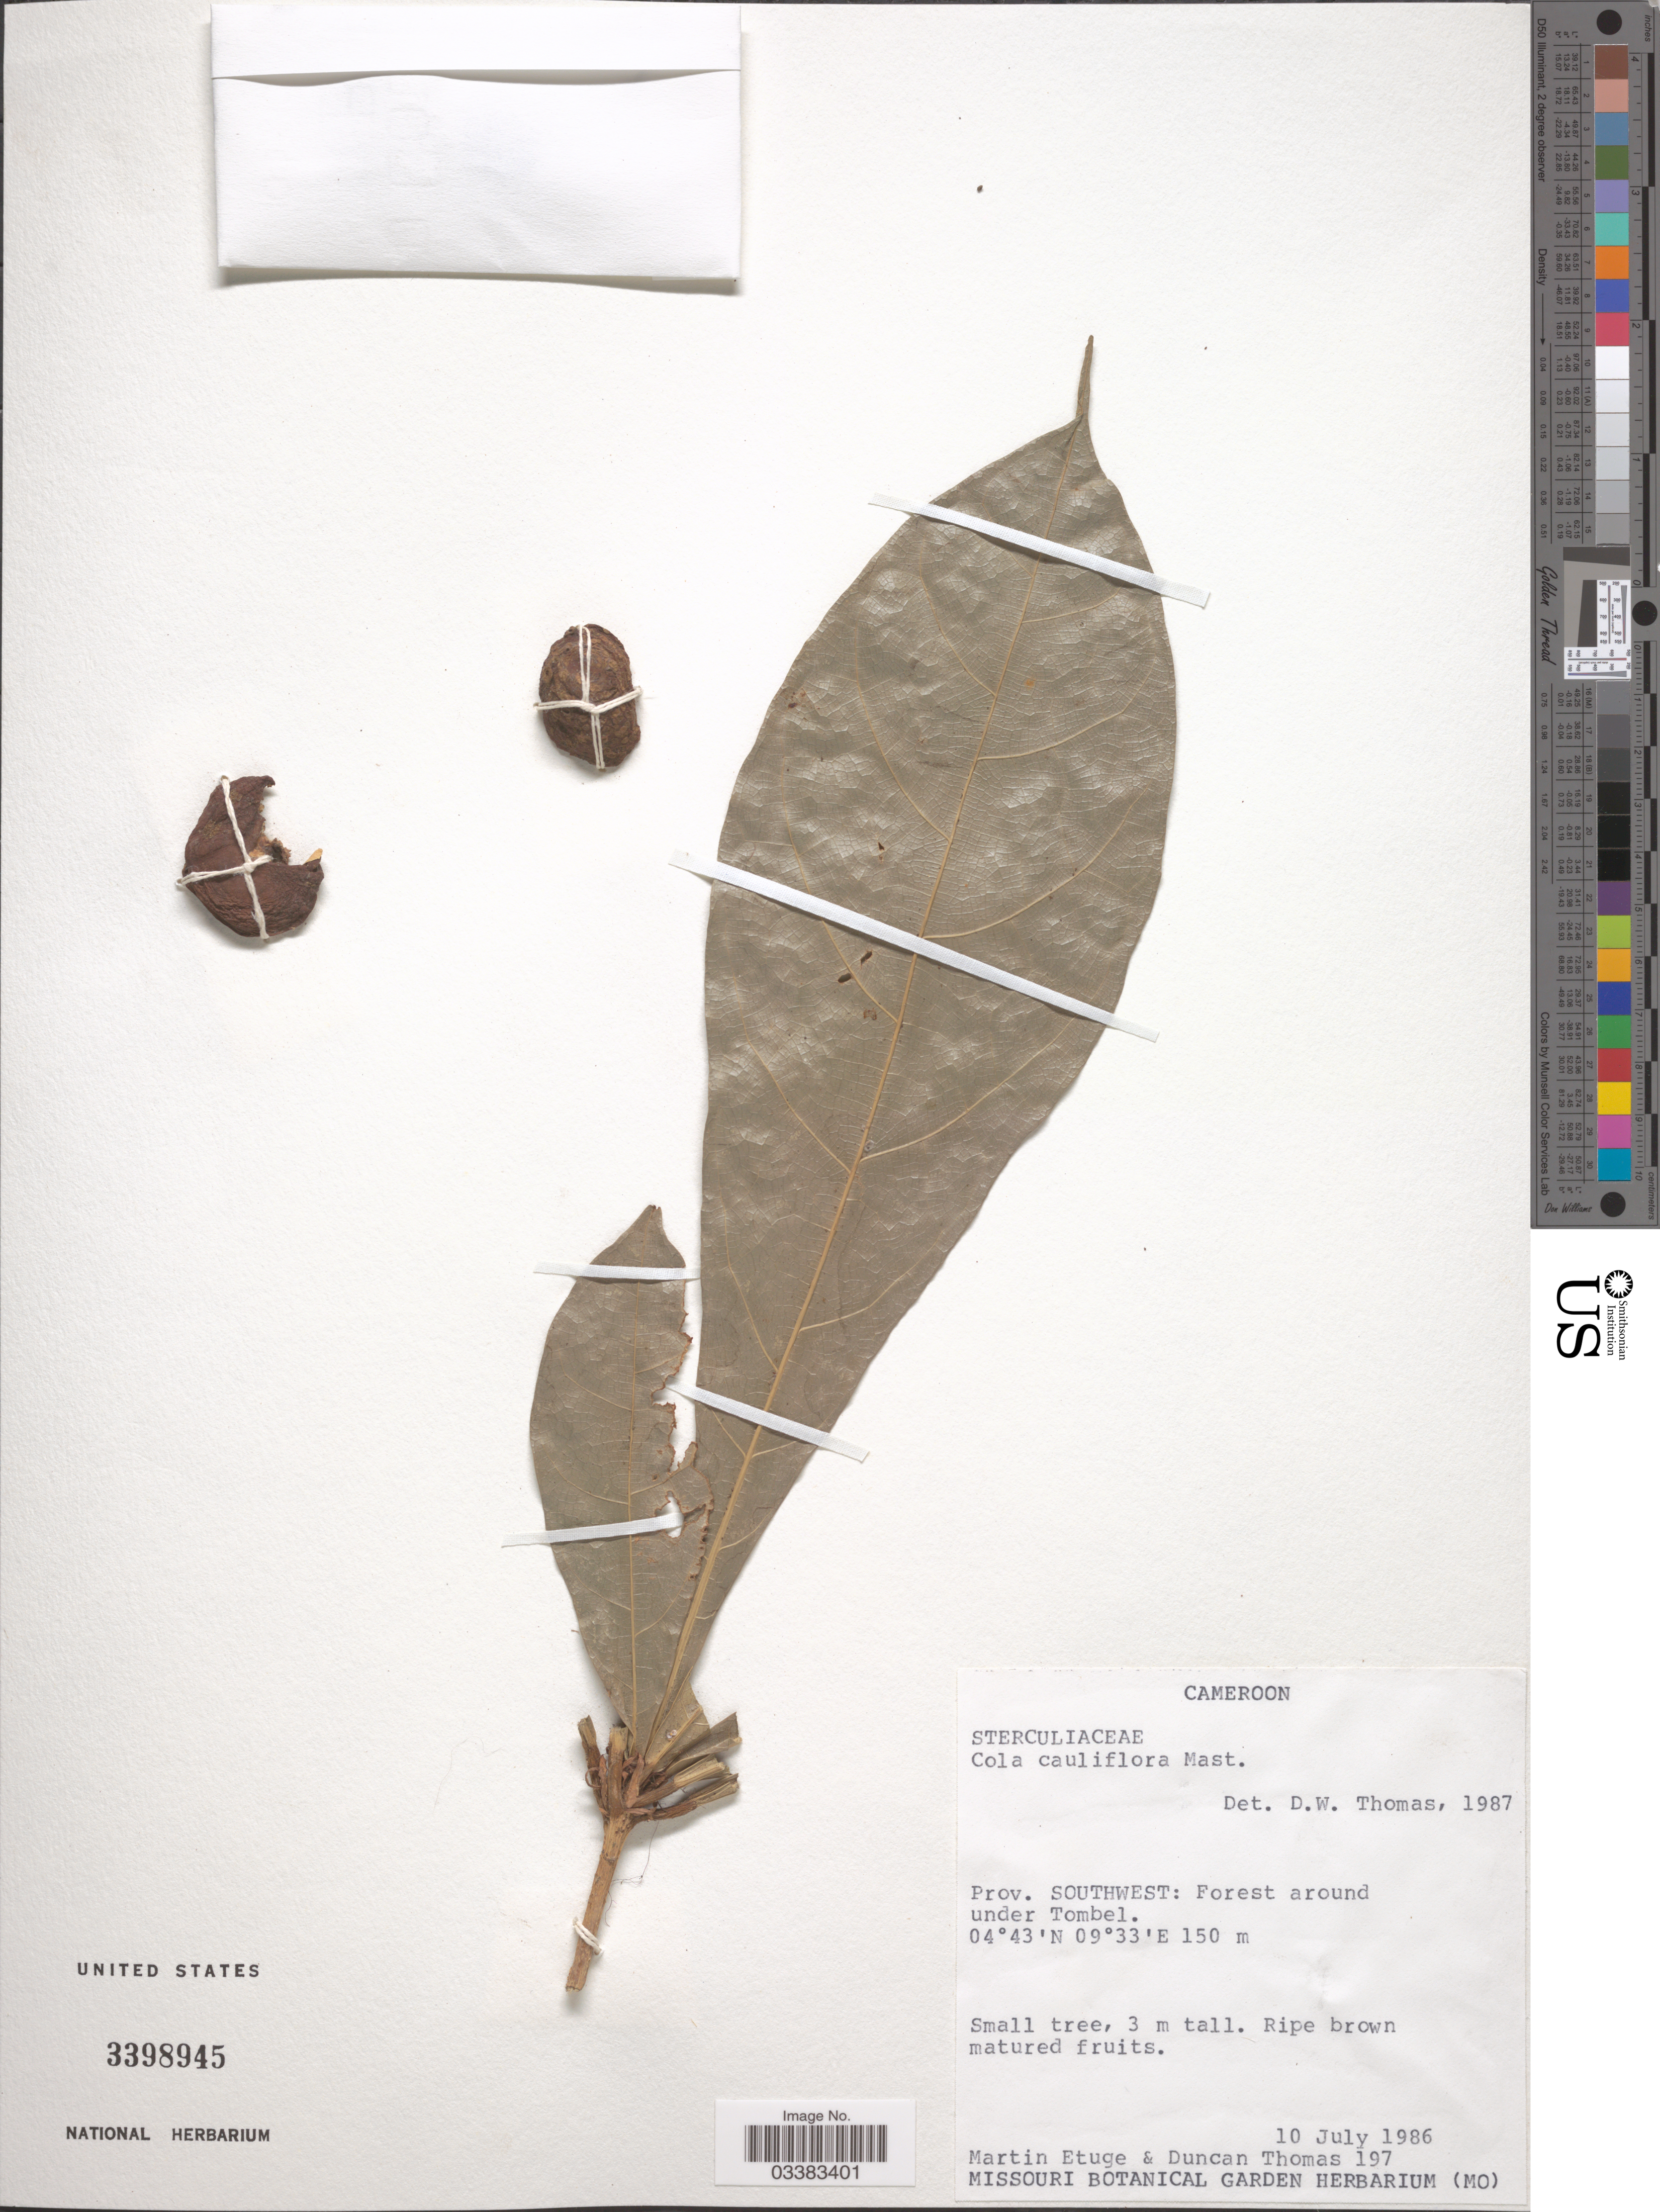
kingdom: Plantae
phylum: Tracheophyta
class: Magnoliopsida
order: Malvales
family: Malvaceae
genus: Cola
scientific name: Cola cauliflora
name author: Mast.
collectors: M. Etuge & D. W. Thomas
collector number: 197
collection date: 1986-07-10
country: Cameroon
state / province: Sud-Ouest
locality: Prov. Southwest: Forest around under Tombel.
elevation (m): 150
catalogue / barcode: US 3398945